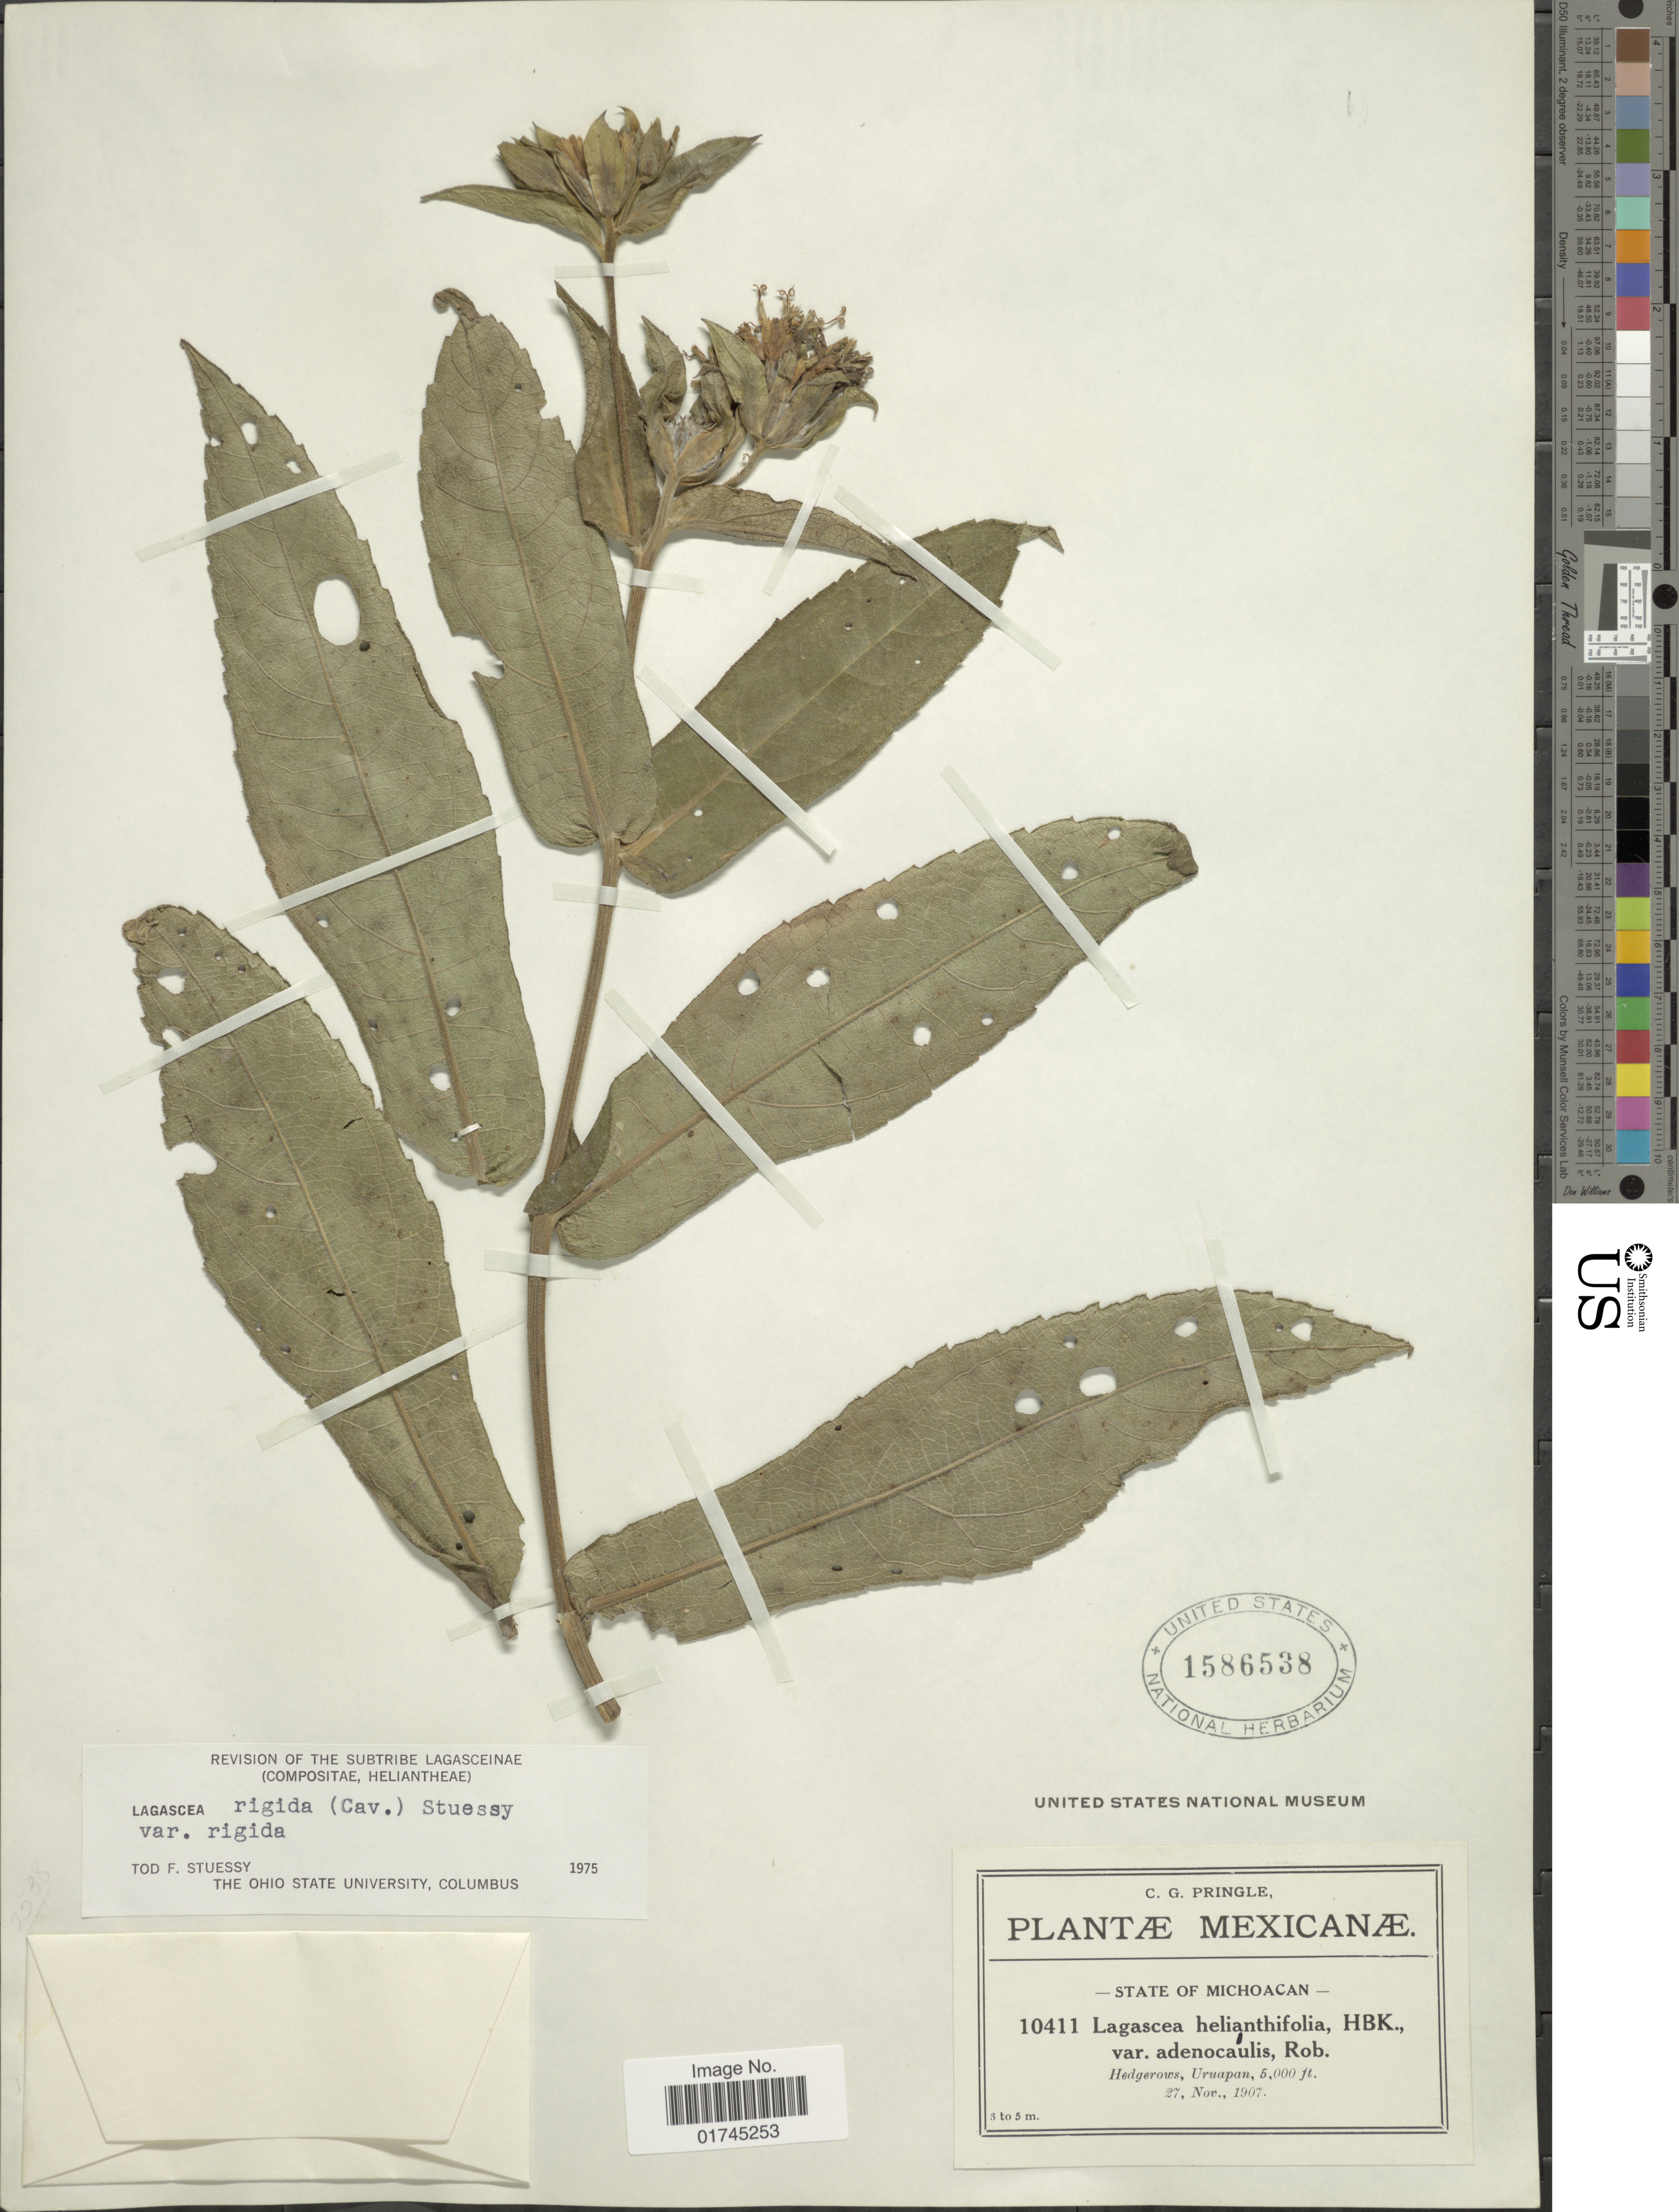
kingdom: Plantae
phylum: Tracheophyta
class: Magnoliopsida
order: Asterales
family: Asteraceae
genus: Lagascea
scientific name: Lagascea helianthifolia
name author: Kunth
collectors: C. G. Pringle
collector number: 10411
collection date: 1907-11-27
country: Mexico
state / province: Michoacán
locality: Hedgerows, Uruapan.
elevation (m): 1524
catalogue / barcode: US 1586538